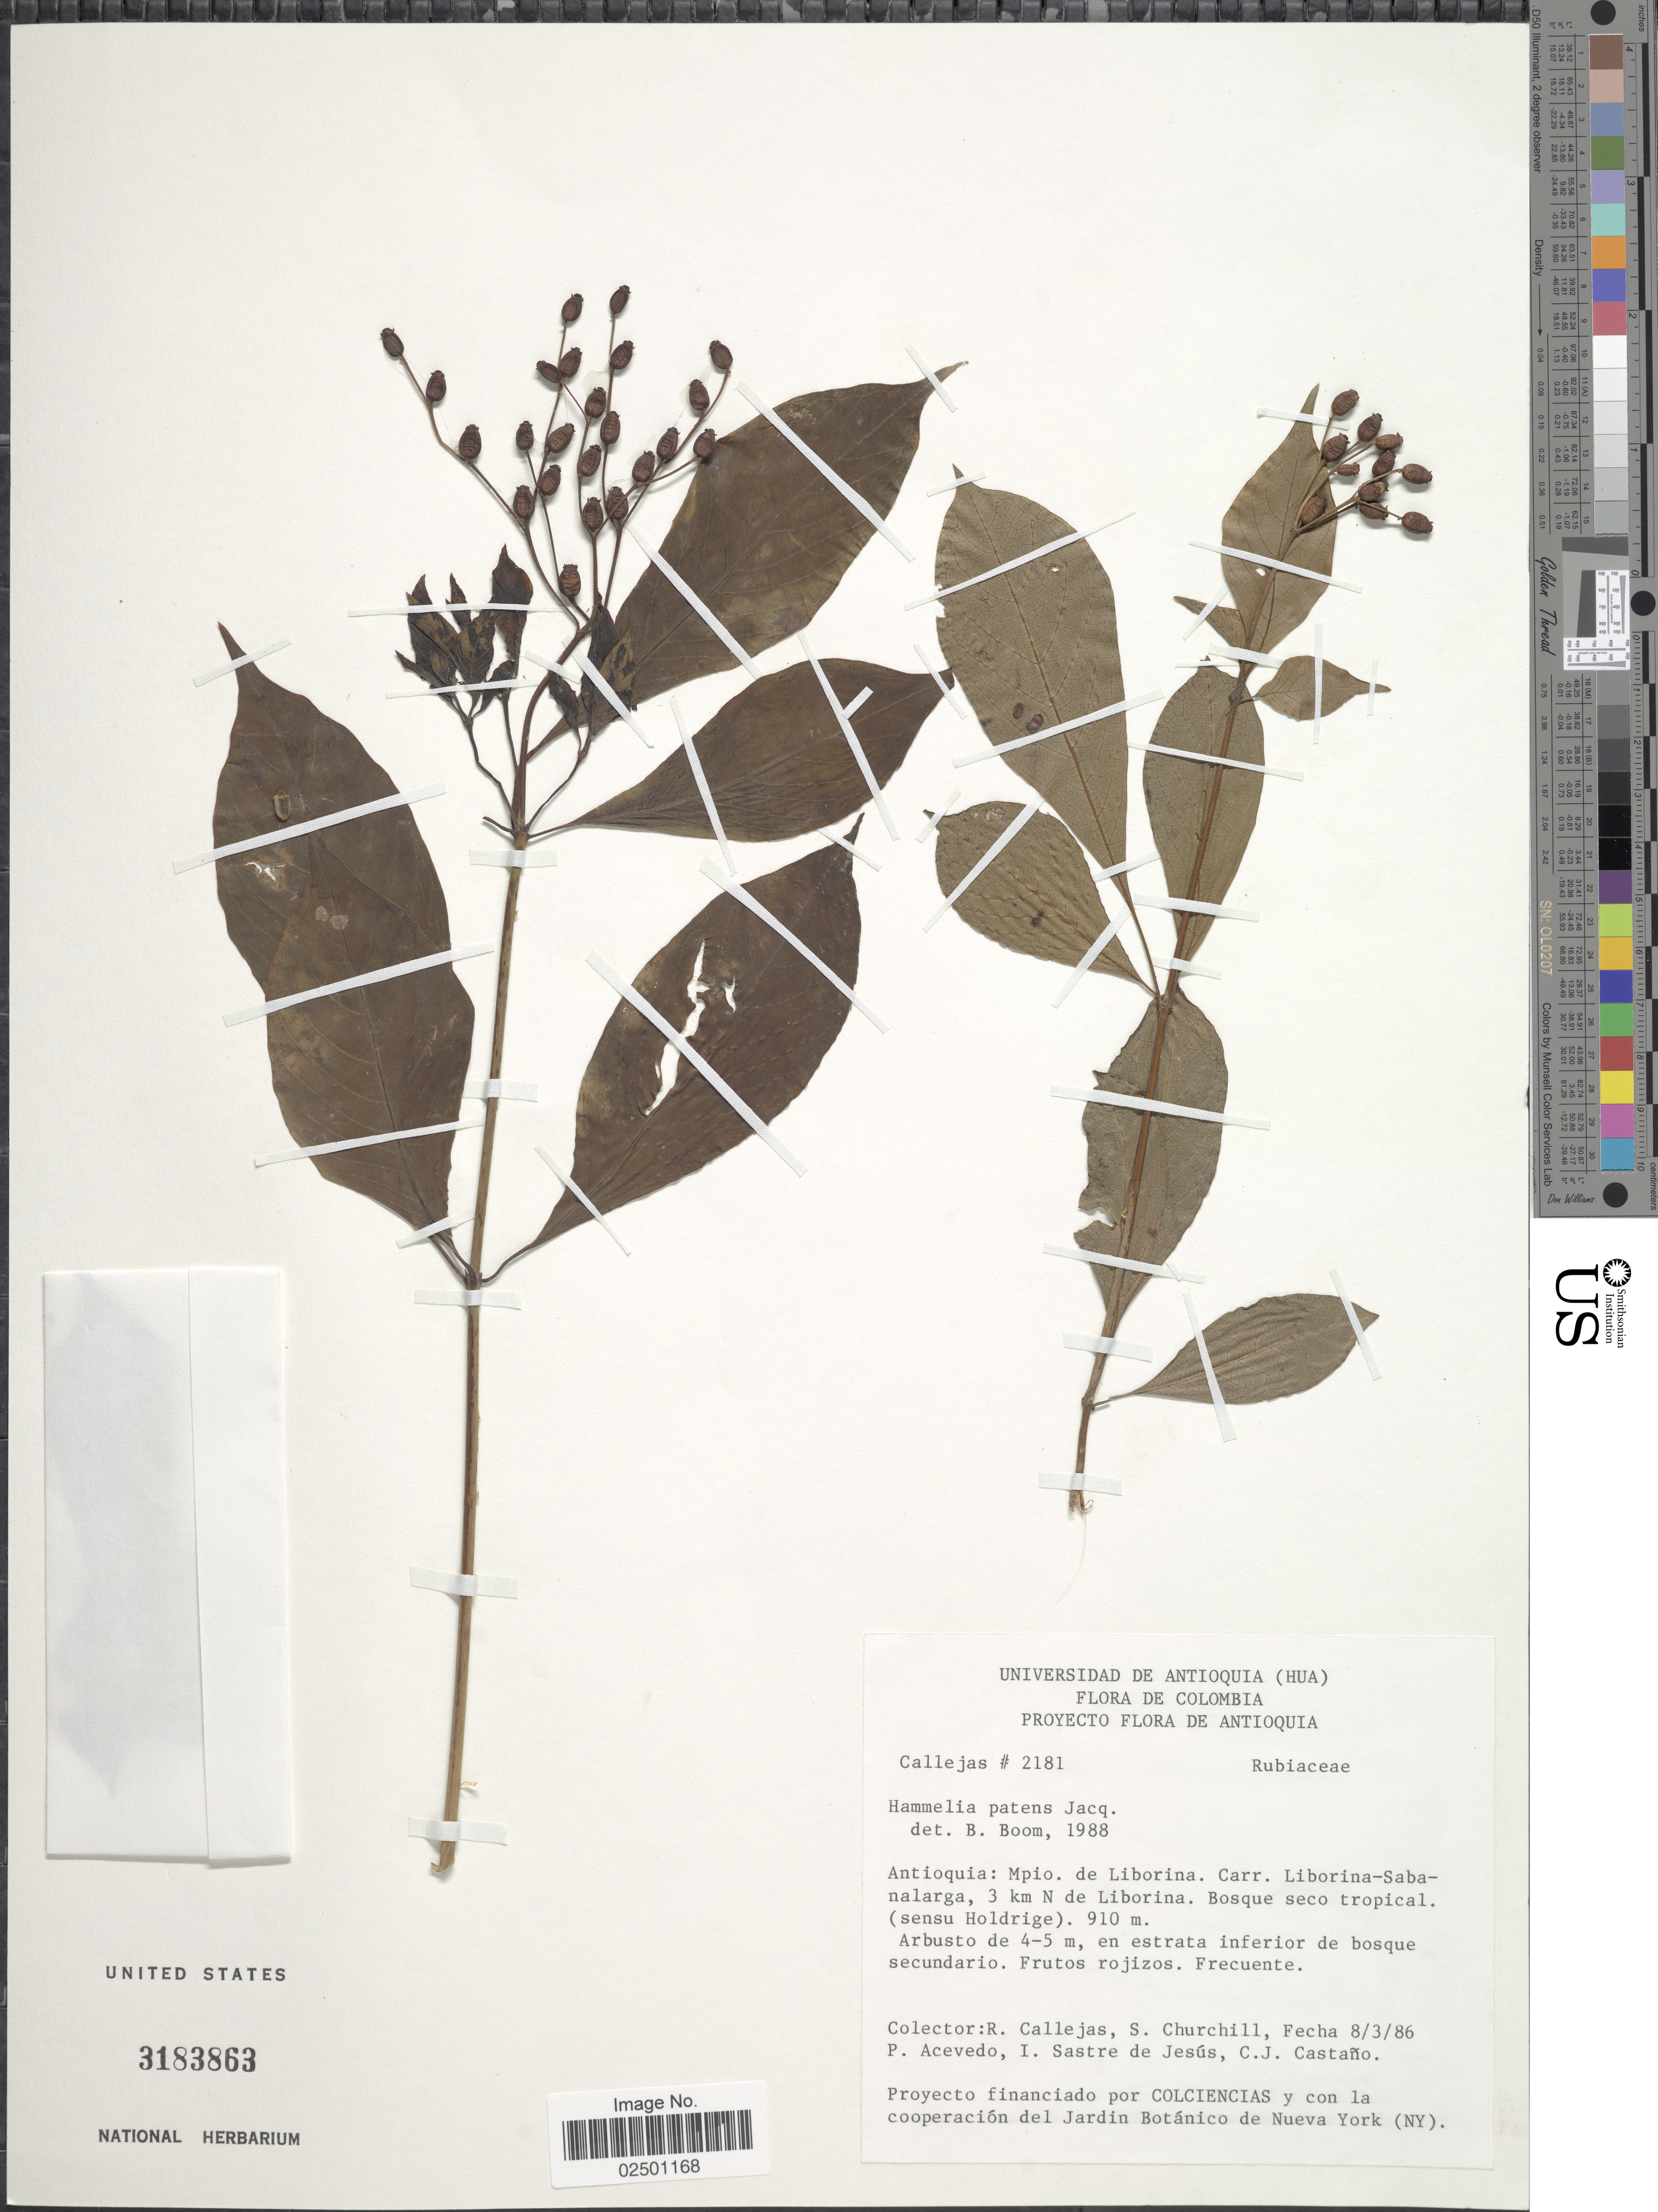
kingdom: Plantae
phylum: Tracheophyta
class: Magnoliopsida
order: Gentianales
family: Rubiaceae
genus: Hamelia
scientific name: Hamelia patens var. patens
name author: Jacq.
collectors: R. Callejas, S. Churchill, P. Acevedo-Rodr., I. Sastre-de Jesús & C. Castaño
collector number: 2181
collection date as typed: Transcribed d/m/y: 8/3/86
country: Colombia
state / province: Antioquia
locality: Mpio. de Liborina. Carr. Liborina-Sabanalarga, 3 km N de Liborina.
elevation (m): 910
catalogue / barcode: US 3183863